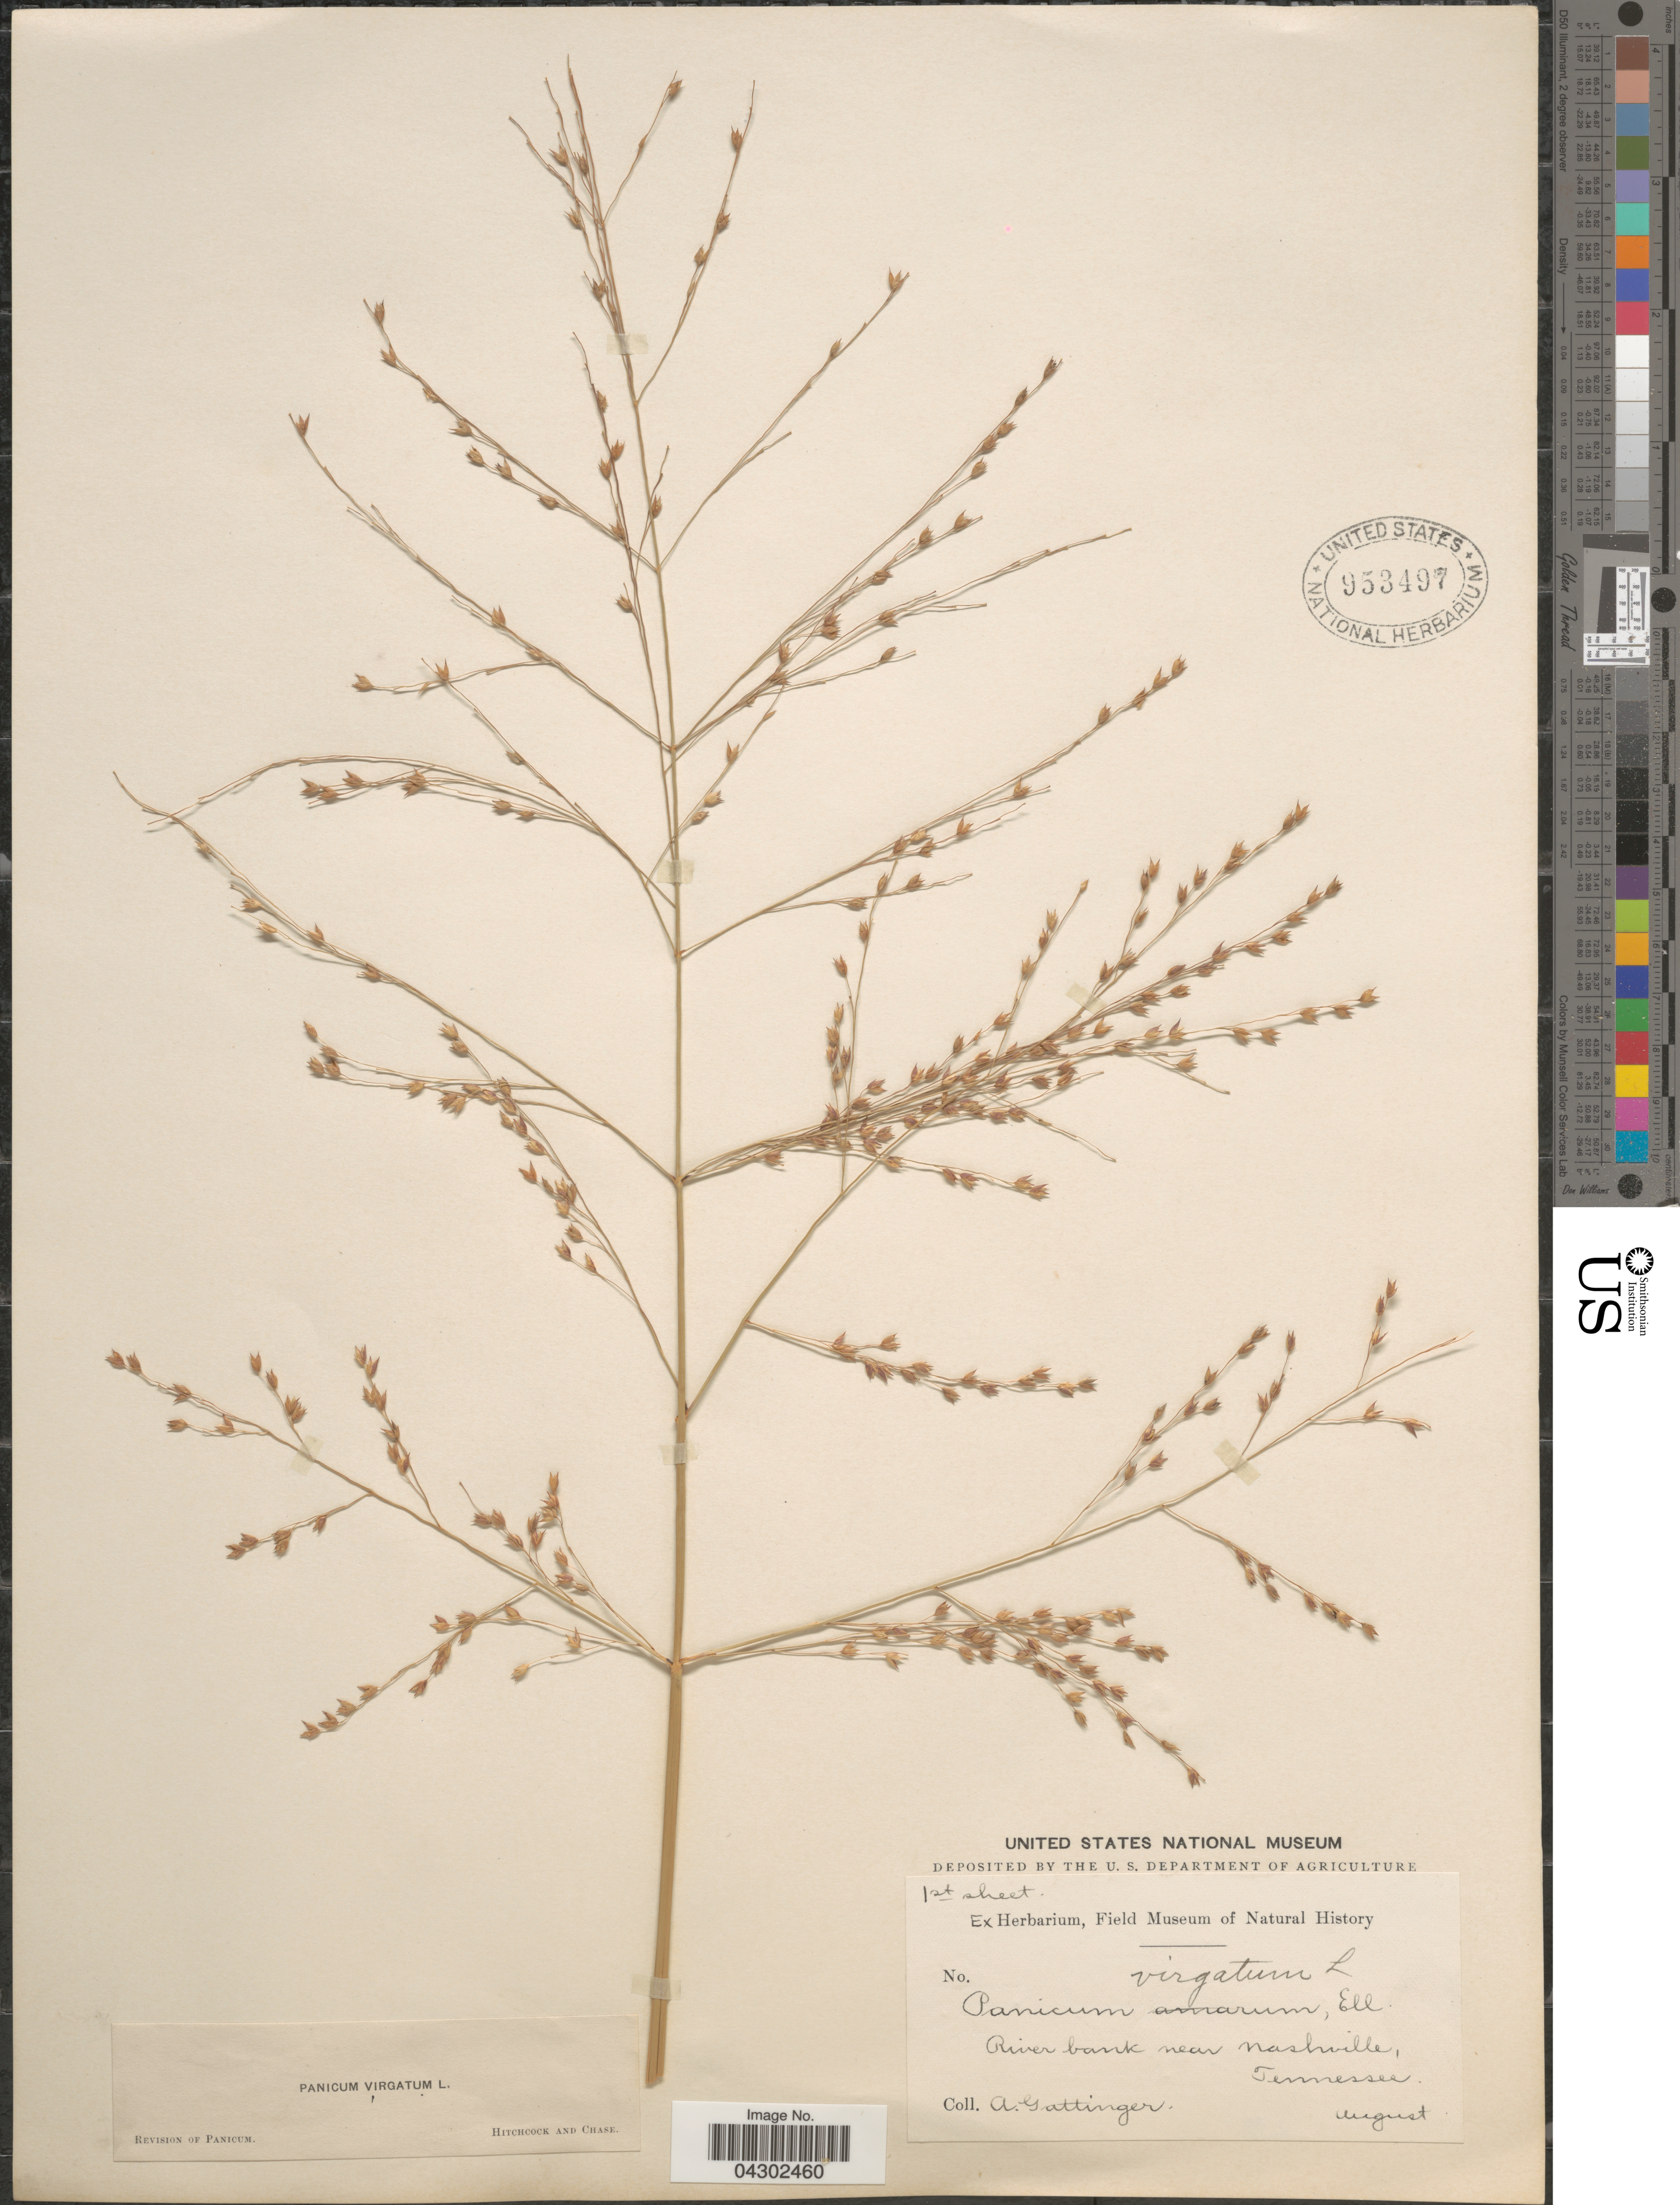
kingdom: Plantae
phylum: Tracheophyta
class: Liliopsida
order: Poales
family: Poaceae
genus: Panicum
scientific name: Panicum virgatum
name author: L.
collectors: A. Gattinger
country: United States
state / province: Tennessee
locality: River bank near Nashville.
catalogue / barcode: US 953497